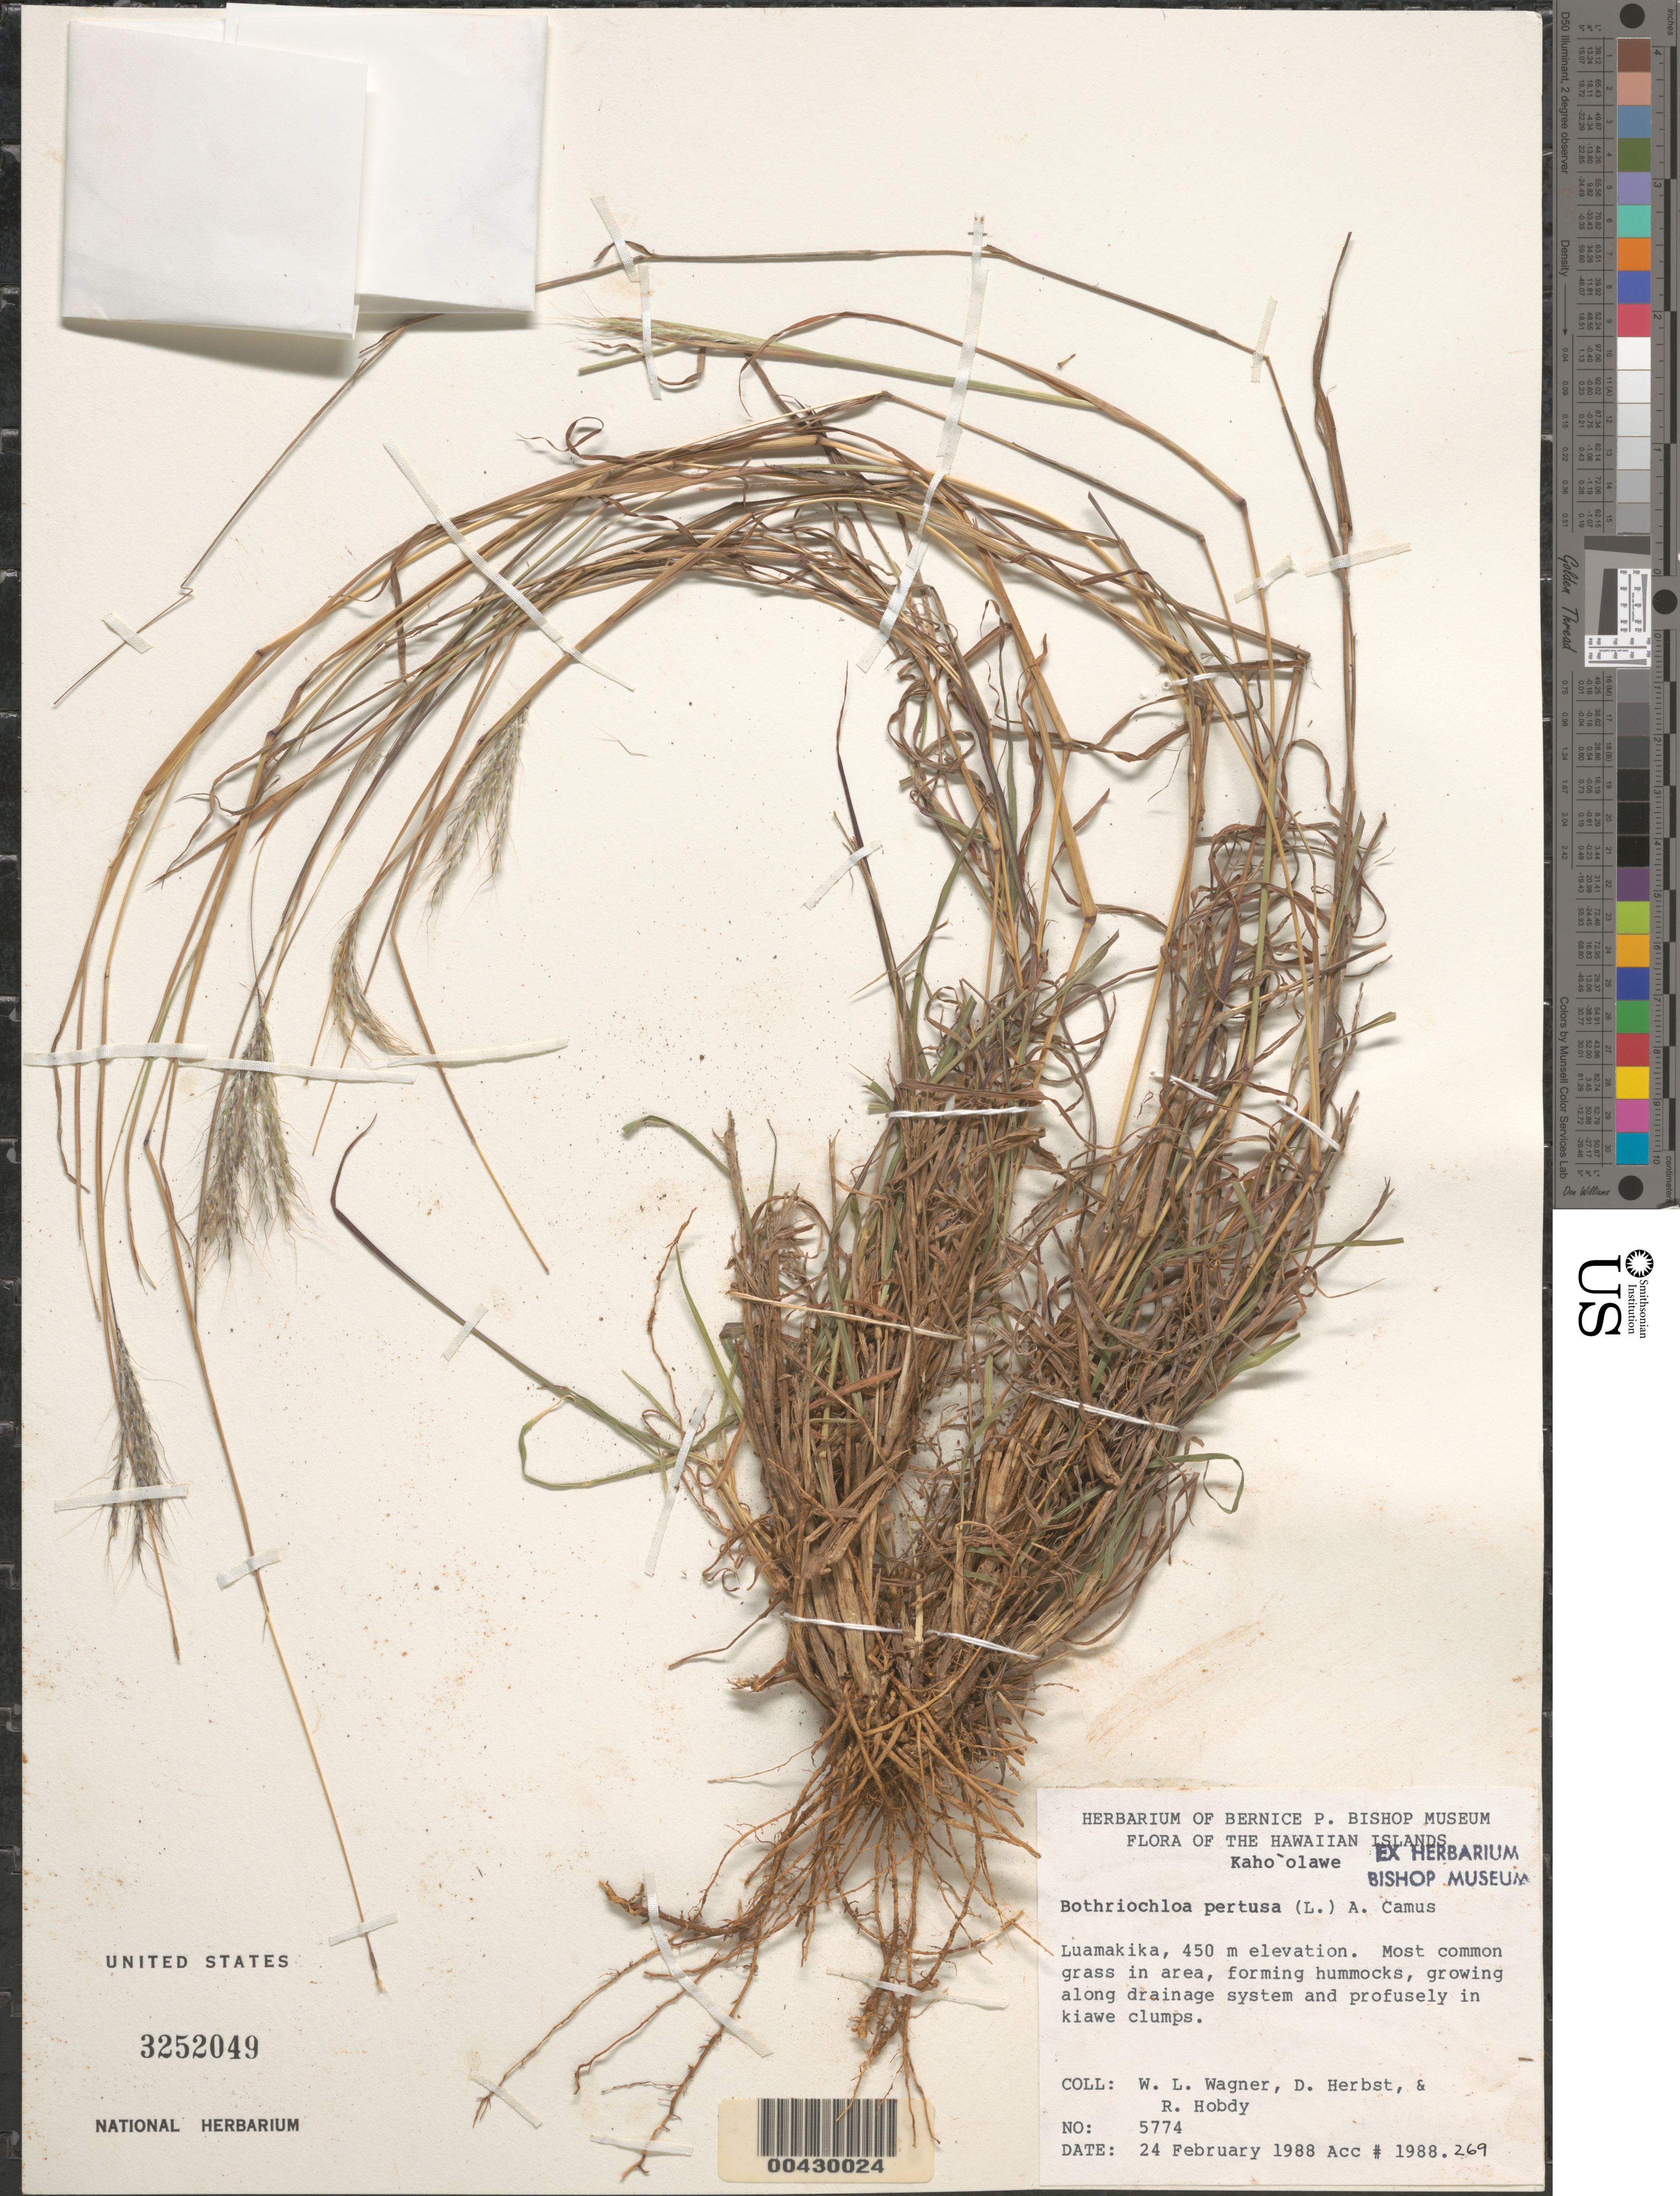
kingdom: Plantae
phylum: Tracheophyta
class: Liliopsida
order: Poales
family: Poaceae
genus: Bothriochloa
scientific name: Bothriochloa pertusa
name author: (L.) A. Camus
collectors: W. L. Wagner, D. R. Herbst & R. Hobdy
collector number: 5774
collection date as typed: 24 Feb 1988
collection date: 1988-02-24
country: United States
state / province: Hawaii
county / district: Maui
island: Kaho'olawe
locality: Below Luamakika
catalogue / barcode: US 3252049